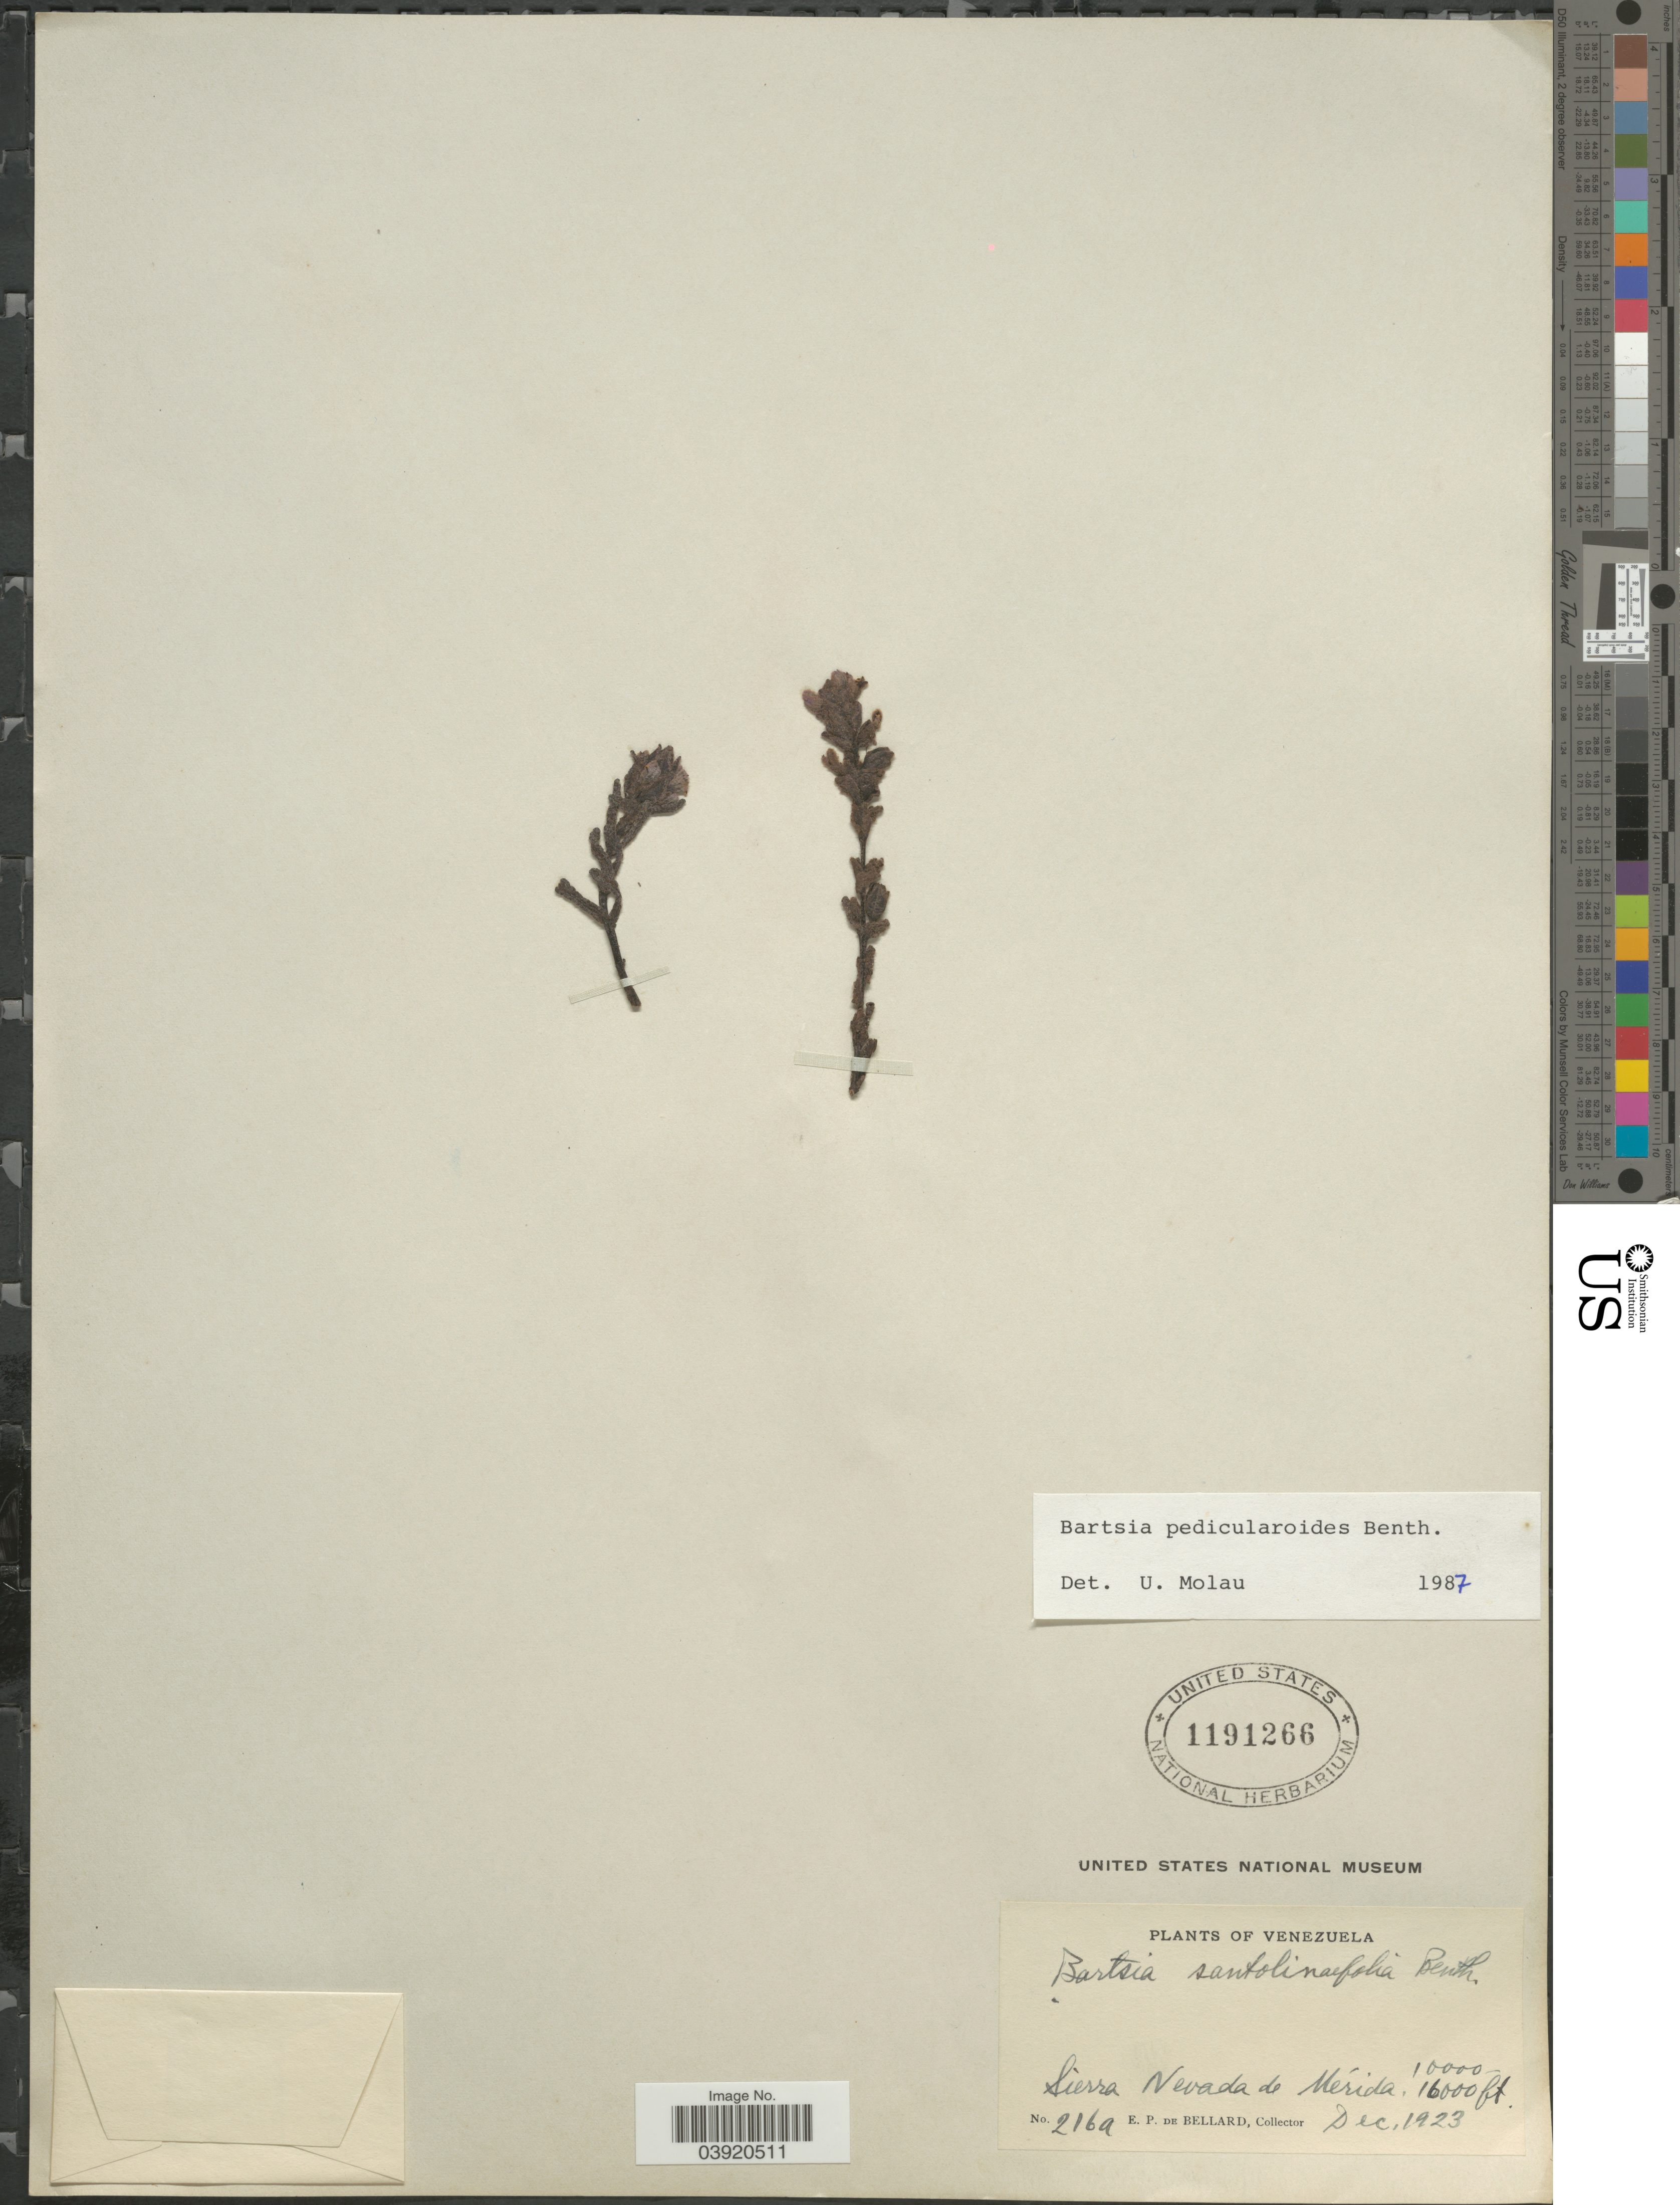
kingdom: Plantae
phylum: Tracheophyta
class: Magnoliopsida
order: Lamiales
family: Orobanchaceae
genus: Bartsia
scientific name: Bartsia pedicularoides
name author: Benth.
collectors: E. de Bellard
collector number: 216a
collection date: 1923-12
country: Venezuela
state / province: Merida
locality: Sierra Nevada de Mérida.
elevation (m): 3048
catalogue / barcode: US 1191266